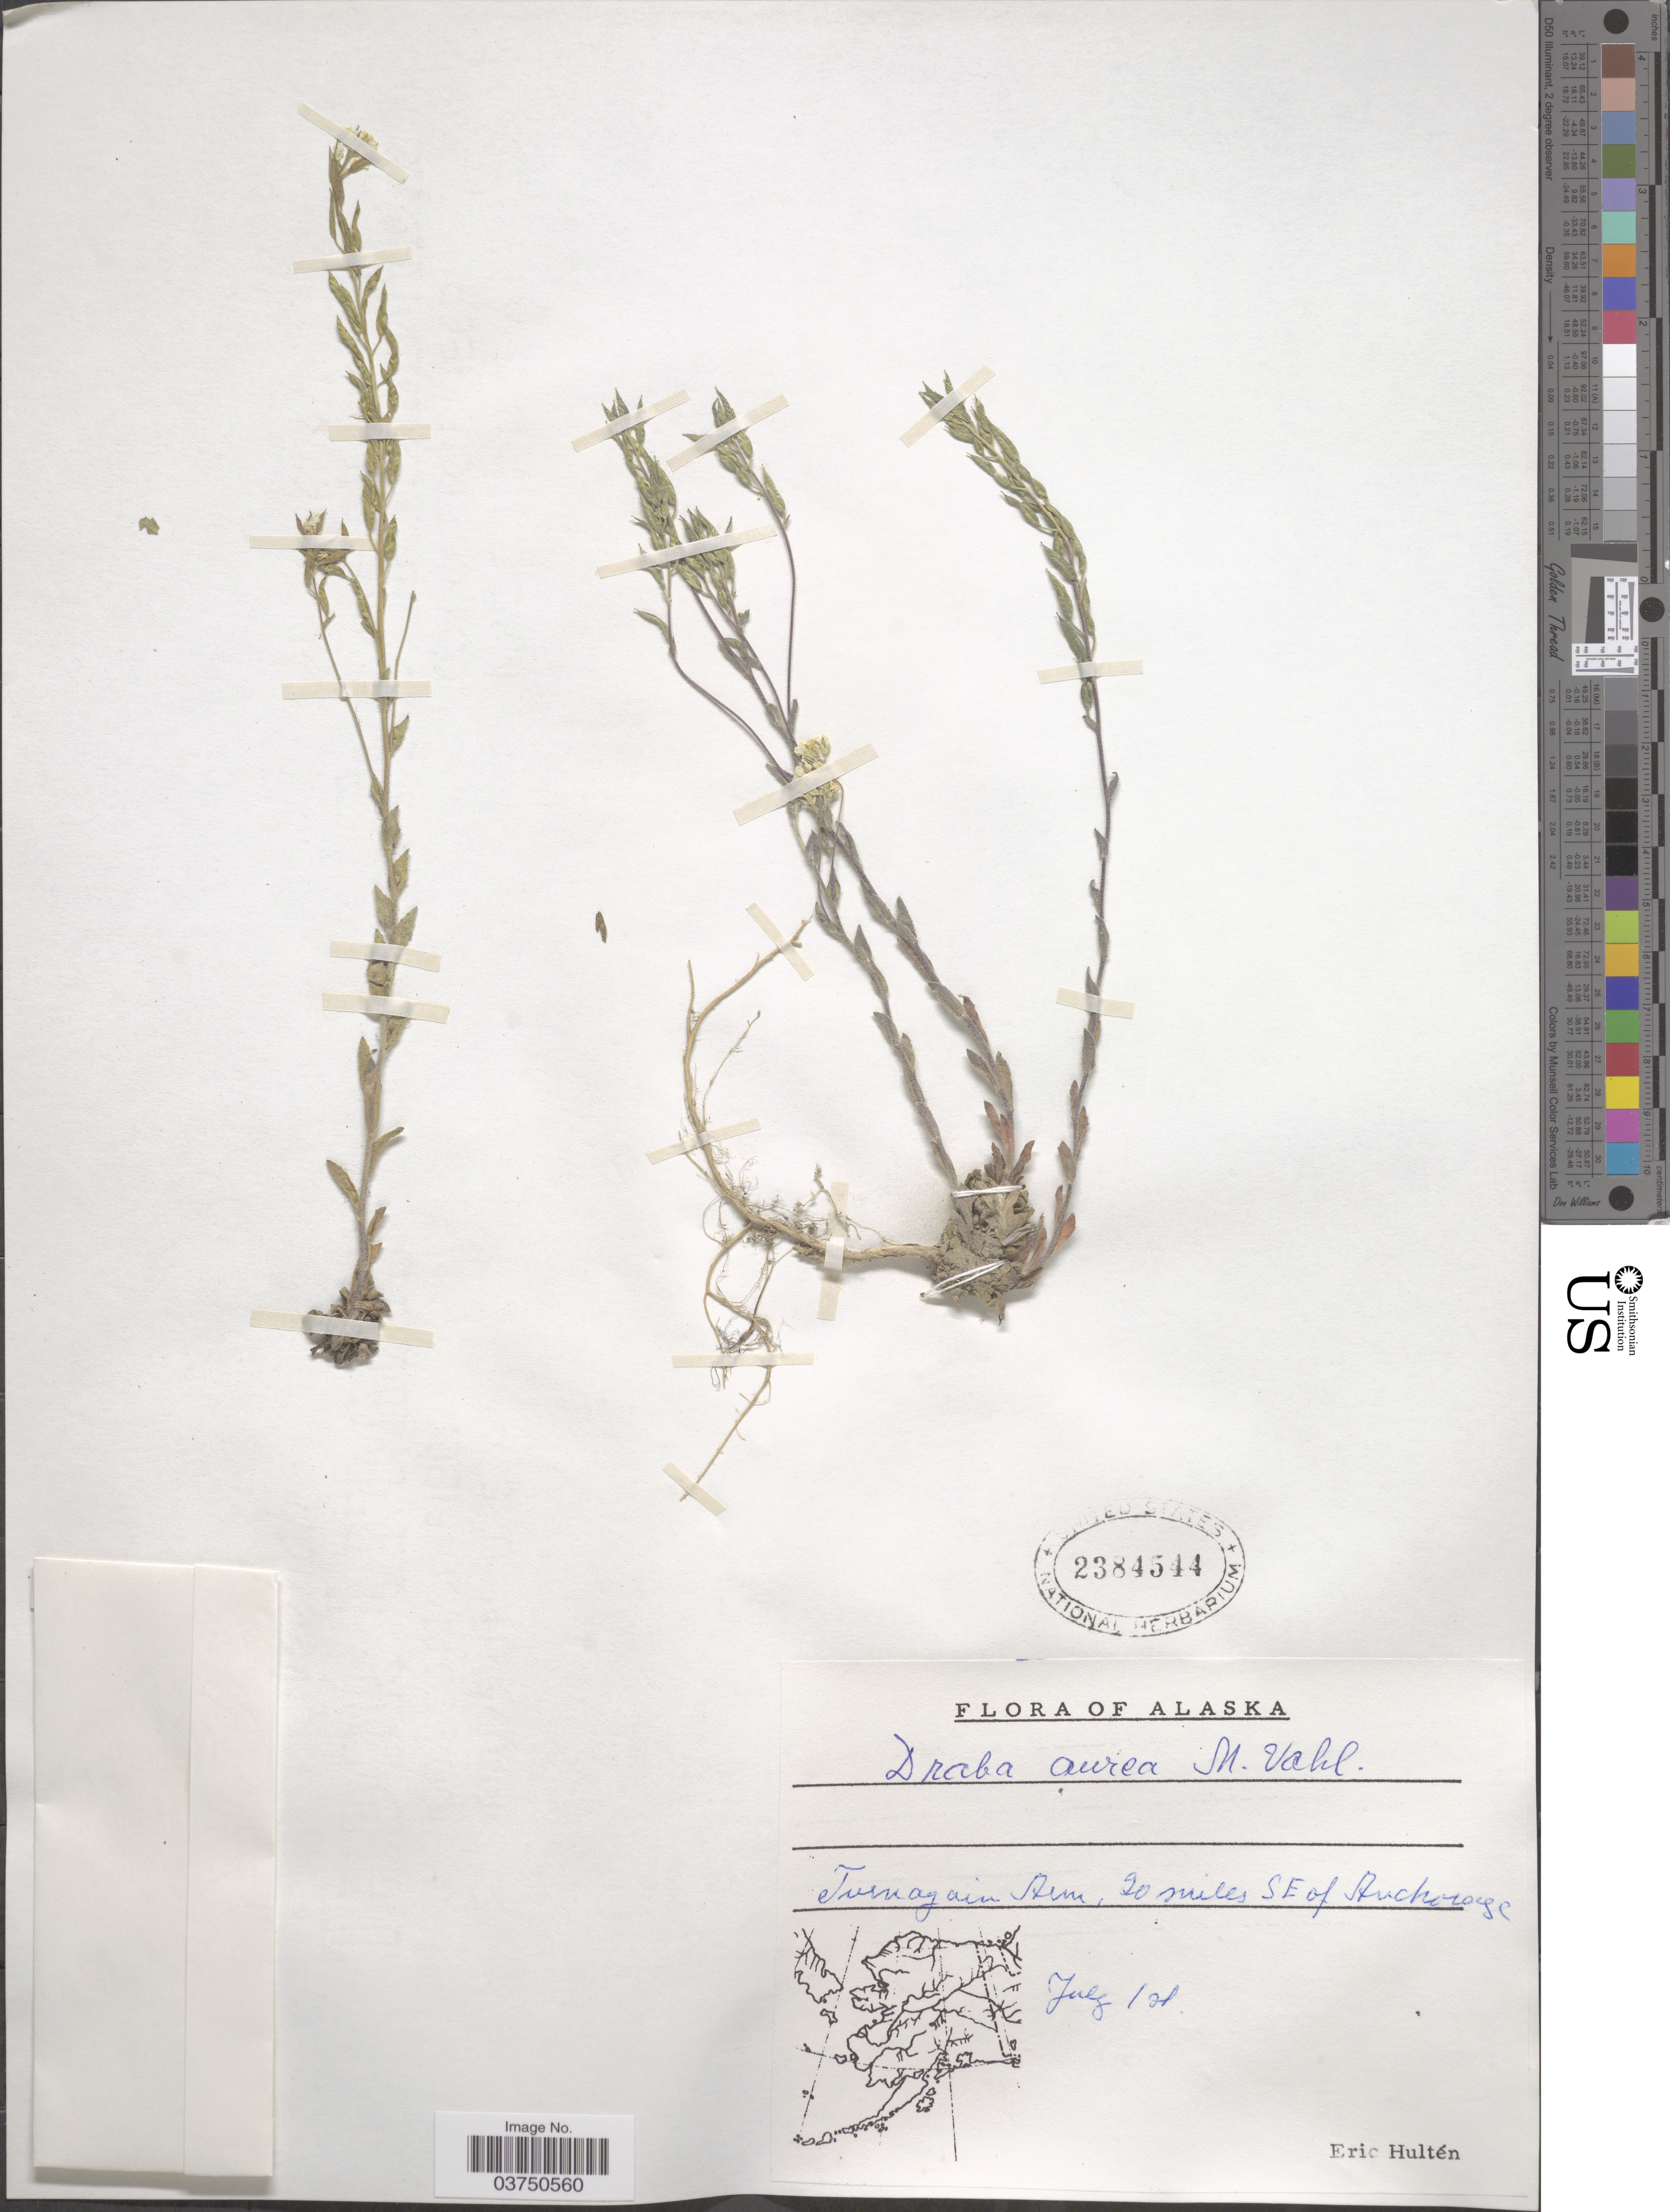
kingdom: Plantae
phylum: Tracheophyta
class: Magnoliopsida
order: Brassicales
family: Brassicaceae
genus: Draba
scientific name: Draba aurea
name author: Vahl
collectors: E. G. Hultén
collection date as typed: Transcribed d/m/y: /7/21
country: United States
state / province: Alaska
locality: Turnagain Arm, 20 miles SE of Anchorage.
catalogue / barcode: US 2384544